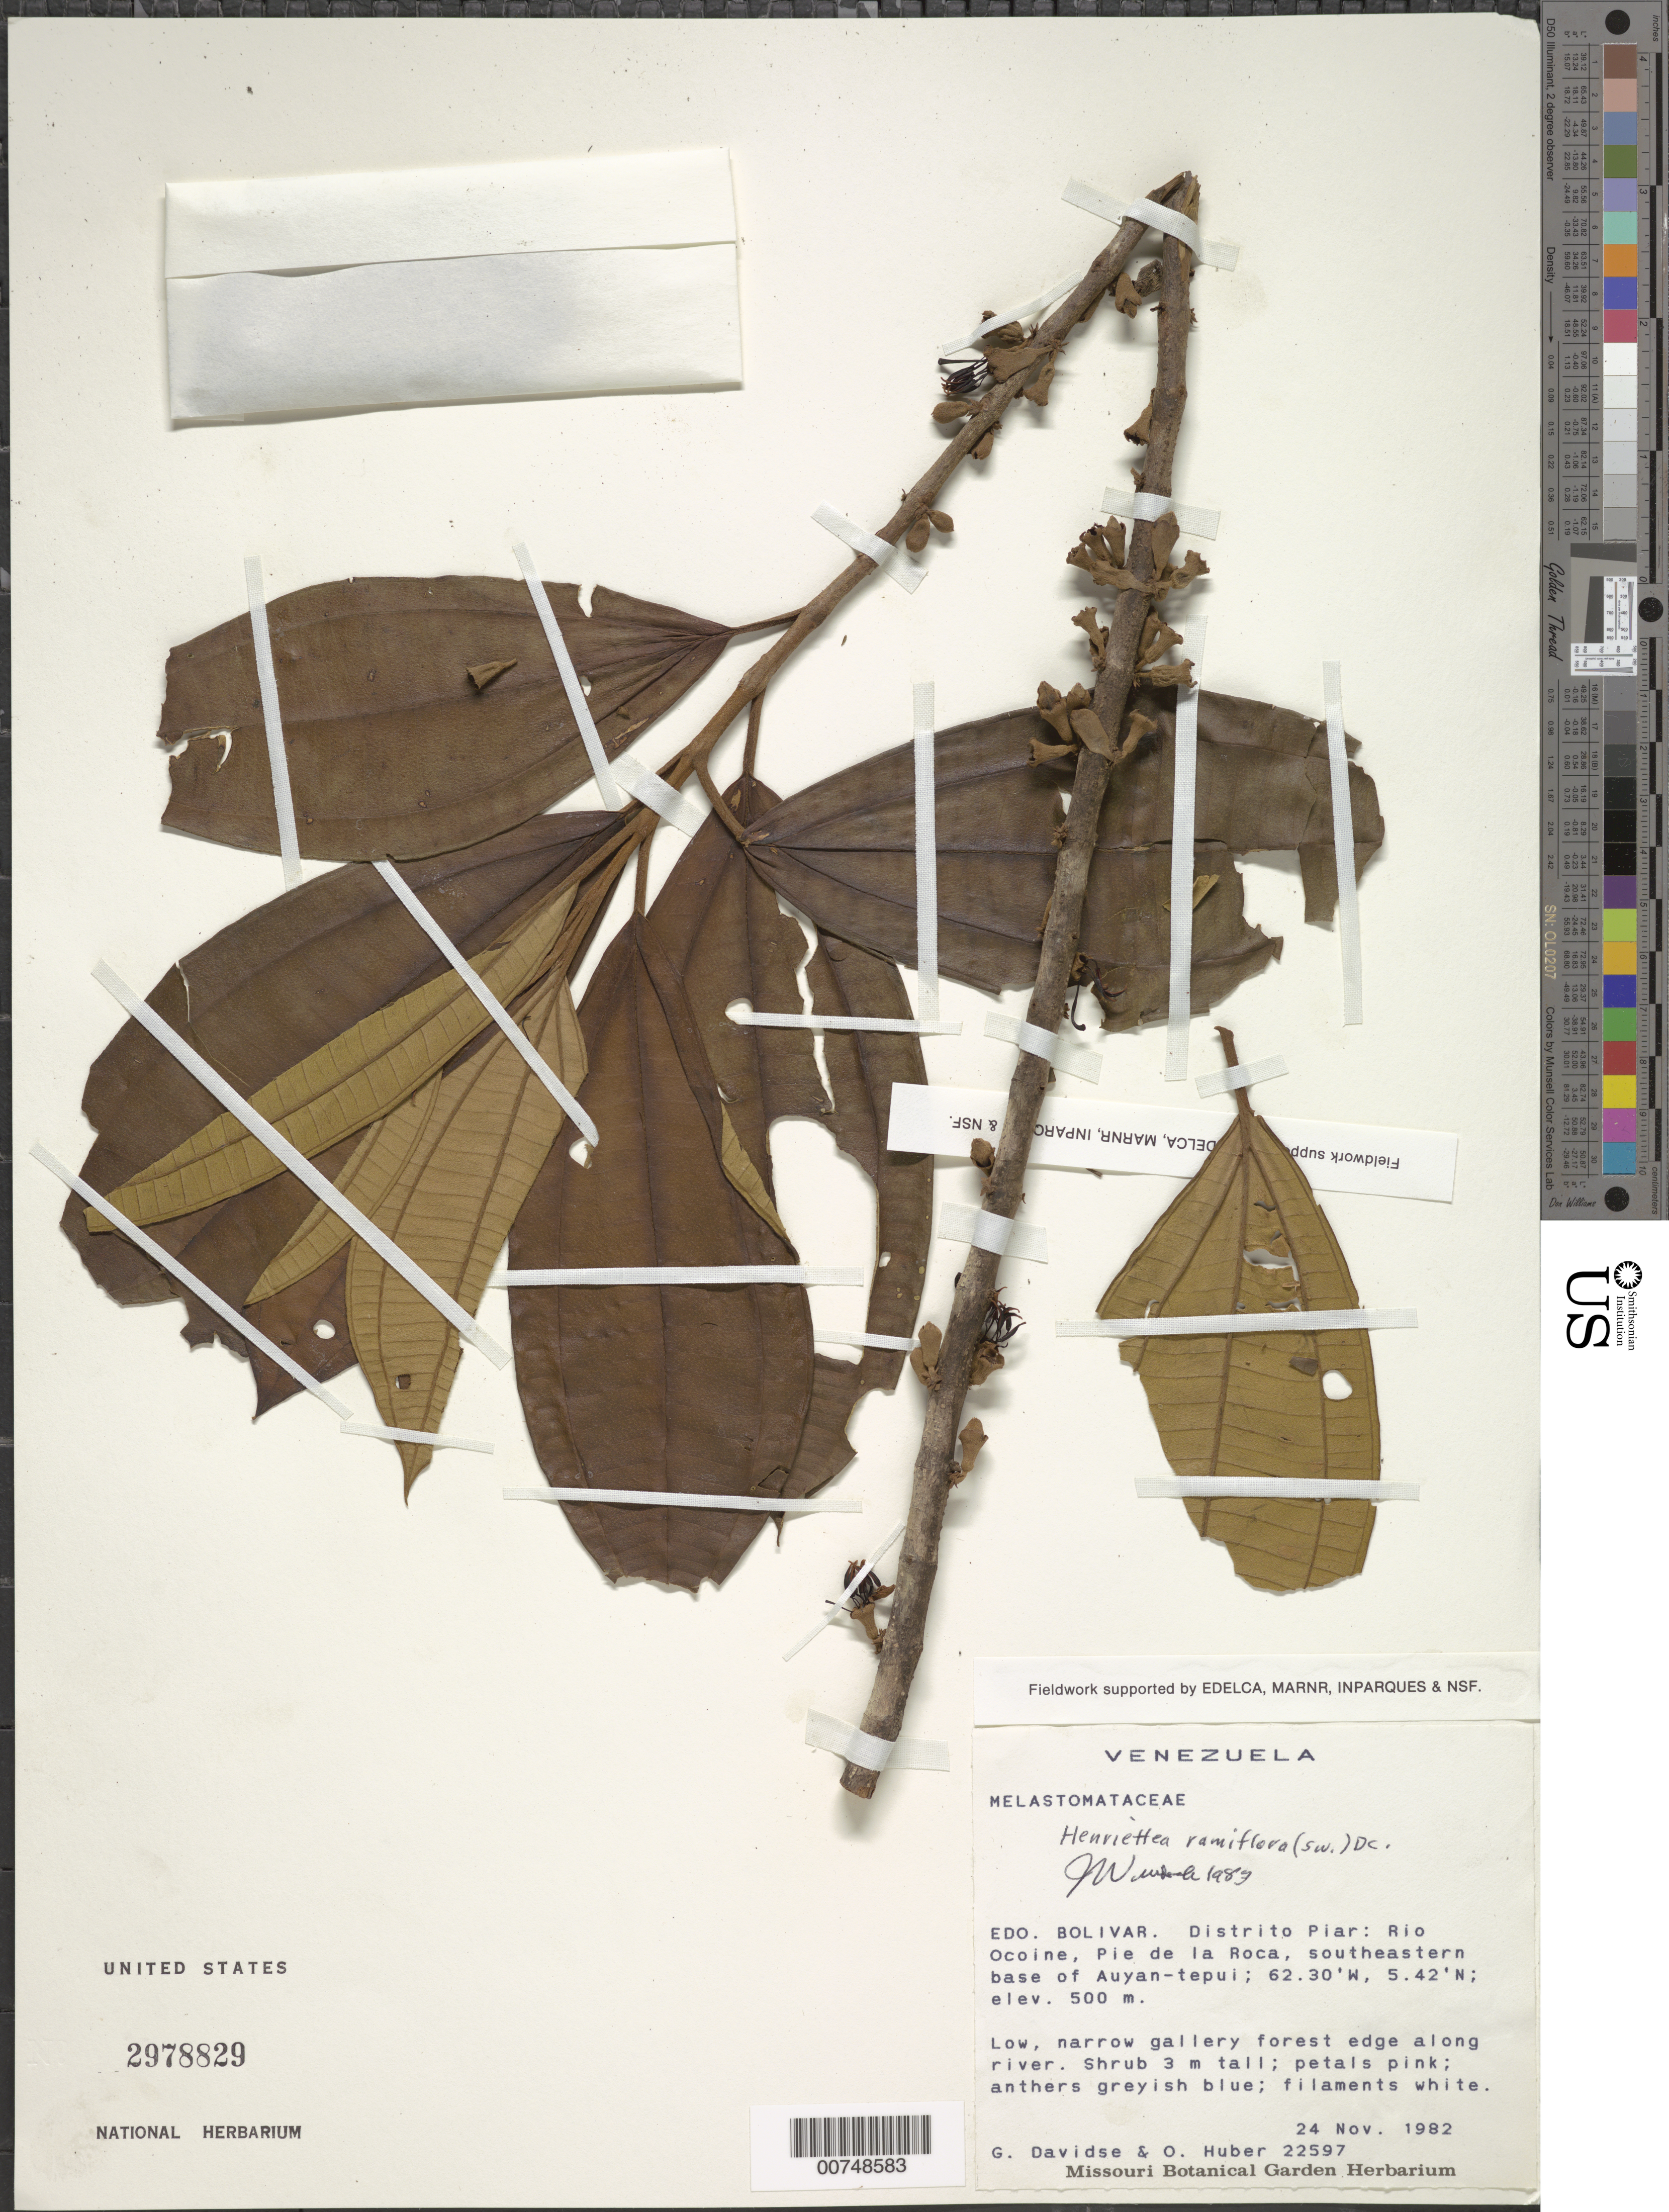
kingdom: Plantae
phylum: Tracheophyta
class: Magnoliopsida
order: Myrtales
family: Melastomataceae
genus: Henriettea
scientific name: Henriettea ramiflora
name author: (Sw.) DC.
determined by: Wurdack, John J., (US), US (UNITED STATES)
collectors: G. Davidse & O. Huber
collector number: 22597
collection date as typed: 24-Nov-82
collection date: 1982-11-24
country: Venezuela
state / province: Bolívar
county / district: Piar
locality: Río Ocoine, Pie de la Roca, SE base of Auyan-tepuí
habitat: Low, narrow gallery forest edge along river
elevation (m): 500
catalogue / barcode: US 2978829